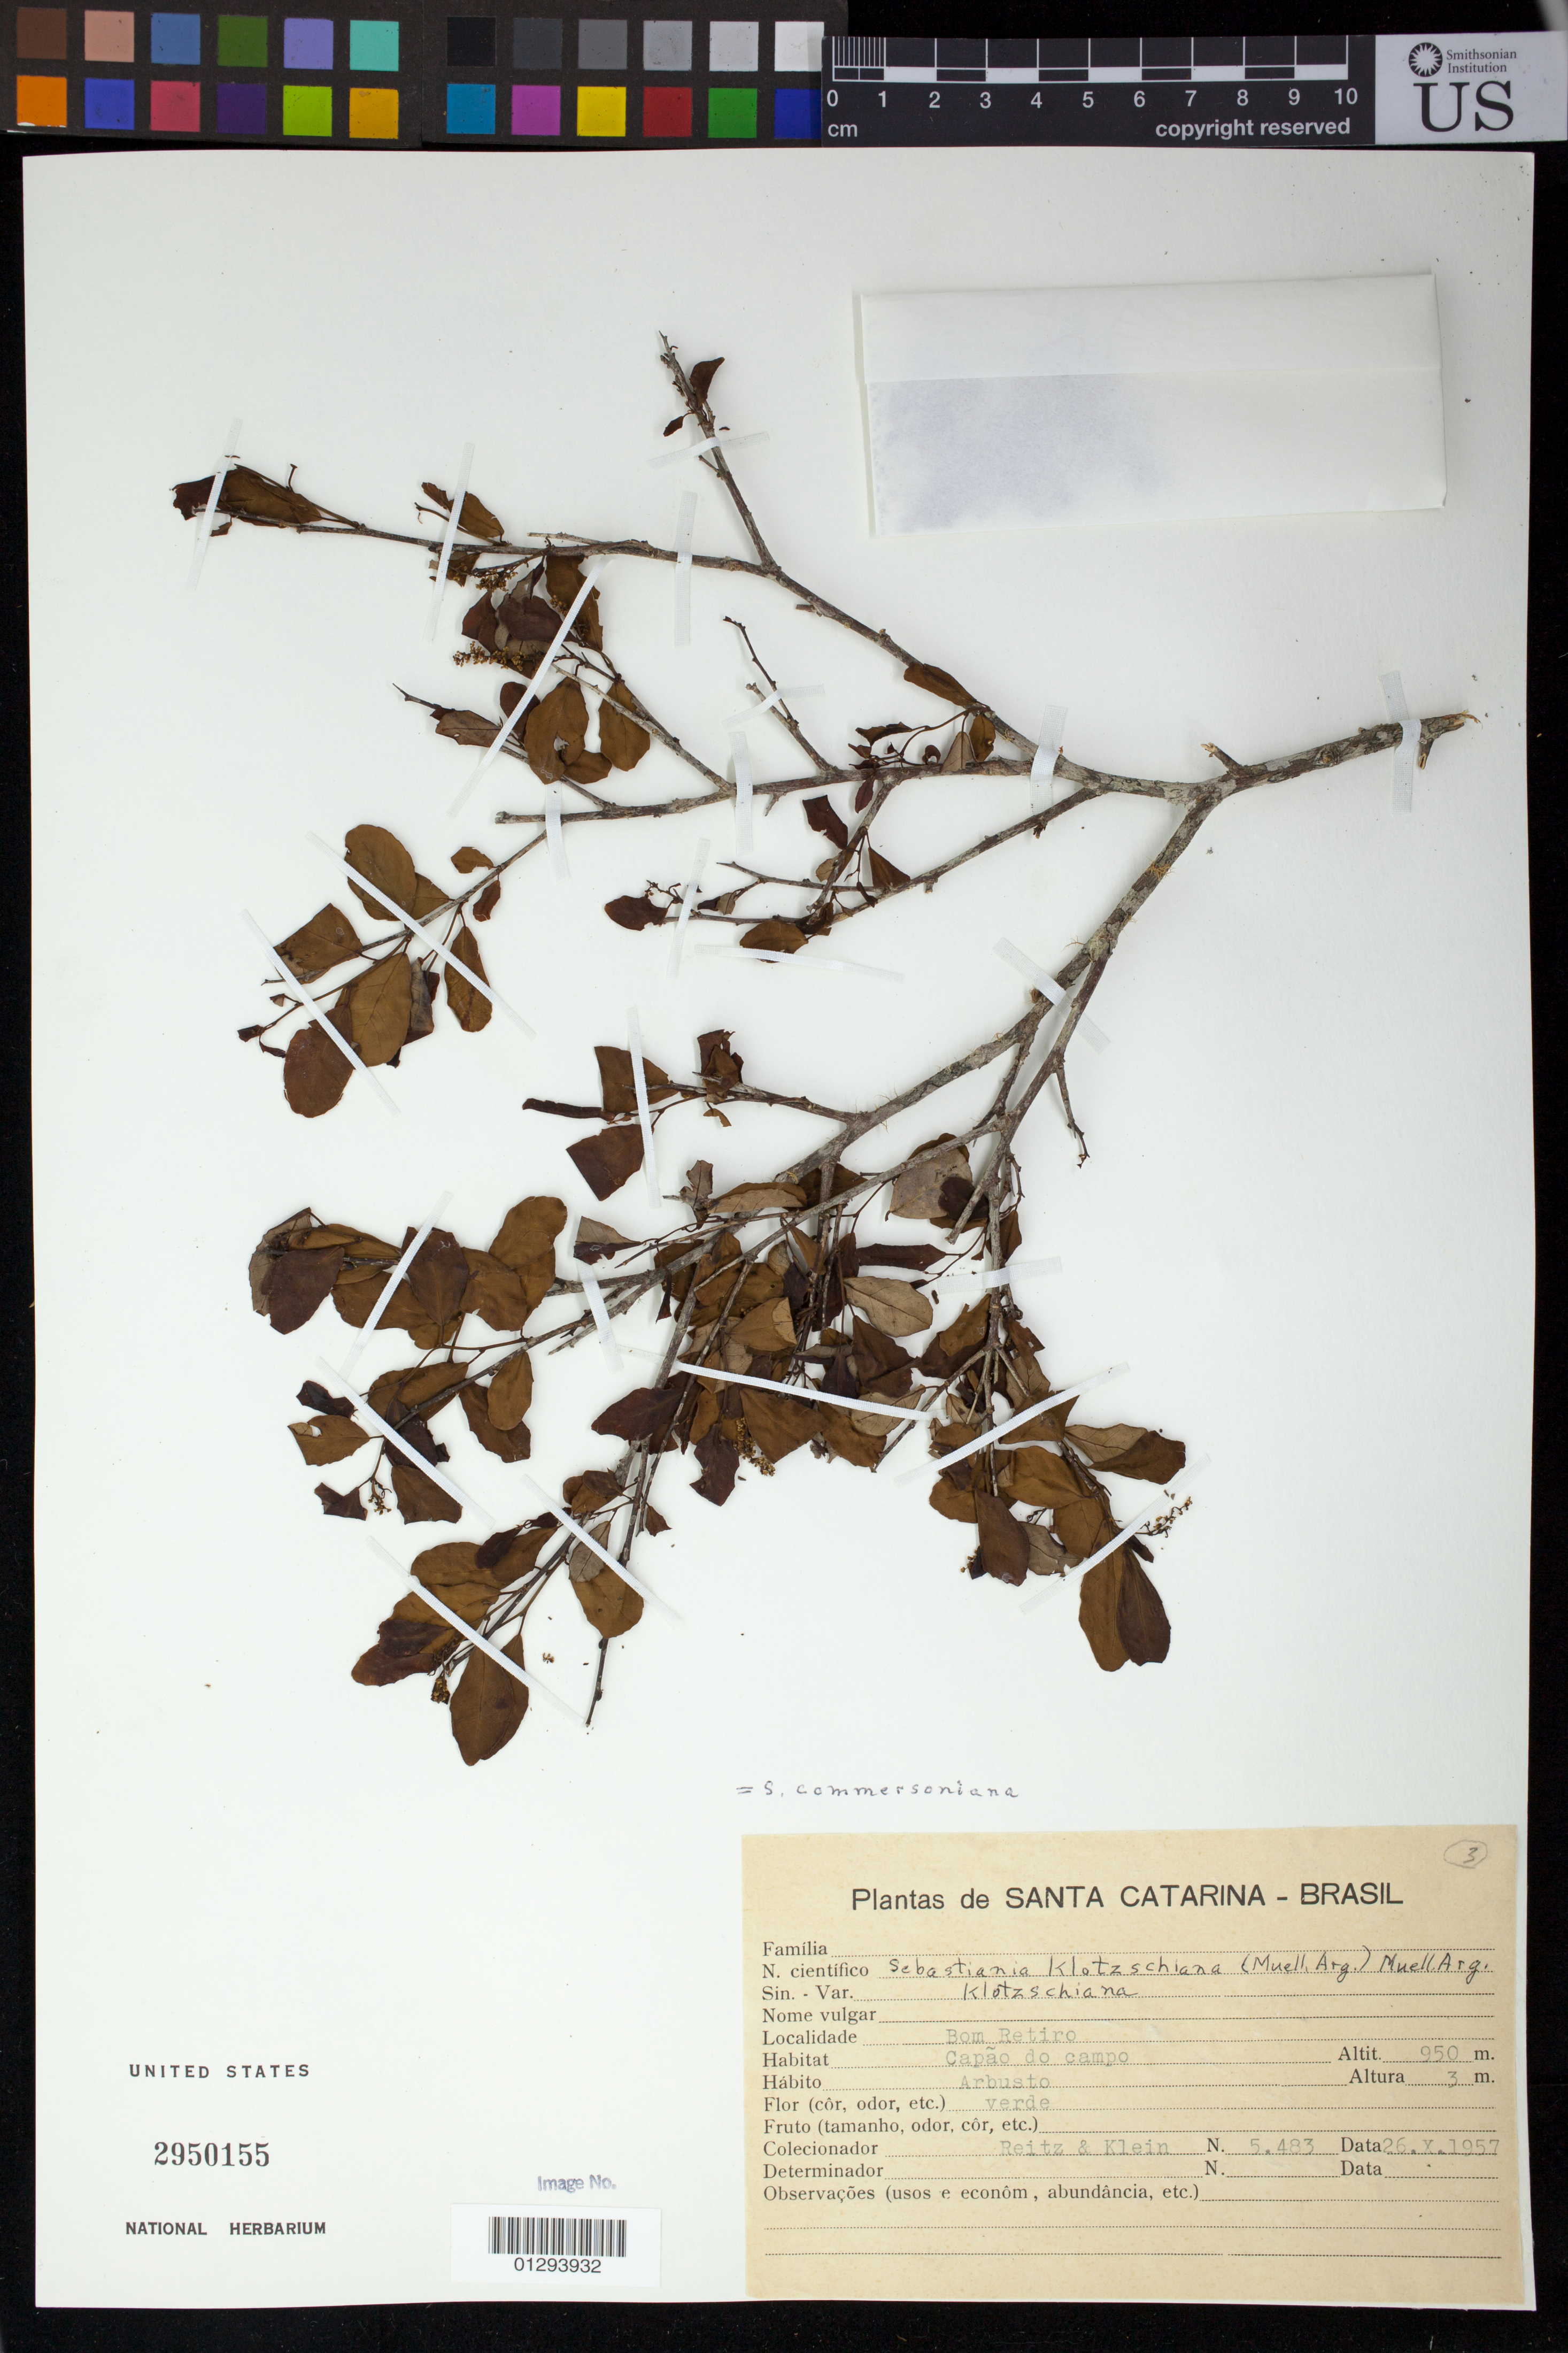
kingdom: Plantae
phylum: Tracheophyta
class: Magnoliopsida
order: Malpighiales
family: Euphorbiaceae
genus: Sebastiania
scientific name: Sebastiania commersoniana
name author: (Baill.) L.B. Sm. & Downs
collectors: R. Reitz & Klein, --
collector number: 5483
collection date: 1957-10-26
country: Brazil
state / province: Santa Catarina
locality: Bom Retiro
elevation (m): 950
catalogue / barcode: US 2950155